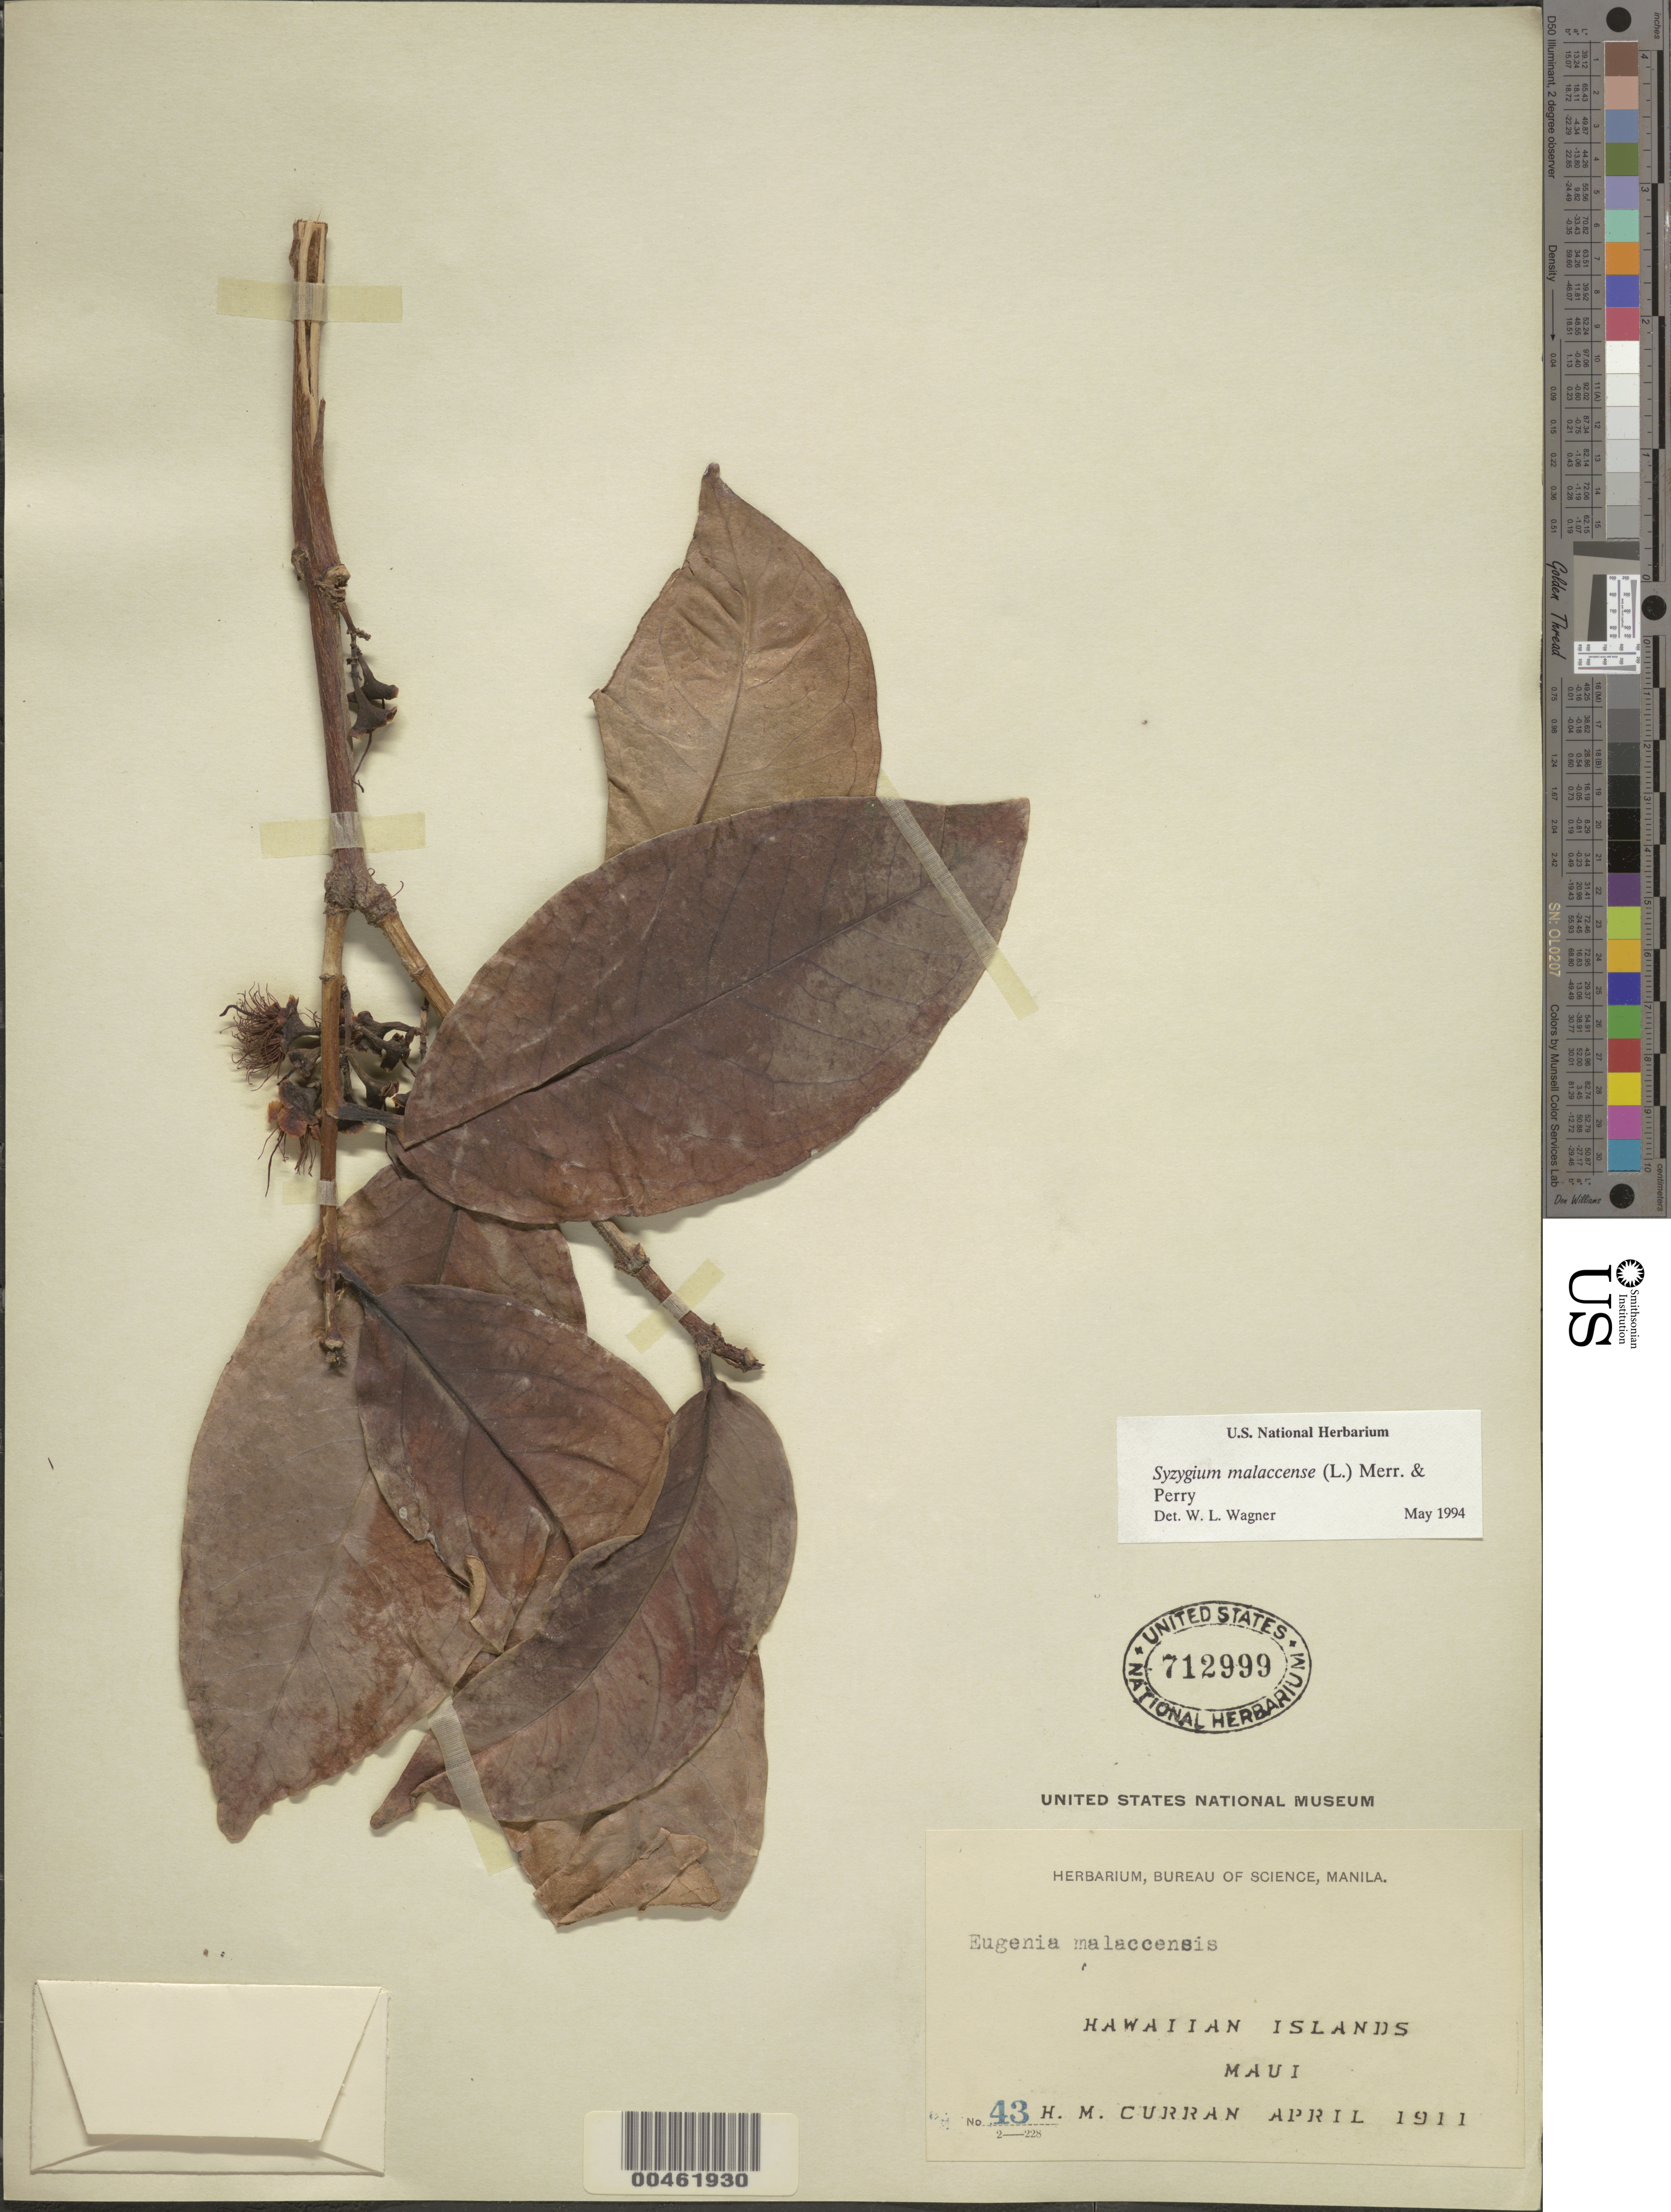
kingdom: Plantae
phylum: Tracheophyta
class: Magnoliopsida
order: Myrtales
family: Myrtaceae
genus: Syzygium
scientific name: Syzygium malaccense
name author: (L.) Merr. & L.M. Perry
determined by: Wagner, W. L., (BOT), Smithsonian Institution - National Museum of Natural History (UNITED STATES)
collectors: H. M. Curran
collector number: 43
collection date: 1911-04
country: United States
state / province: Hawaii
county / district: Maui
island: Maui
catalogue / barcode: US 712999